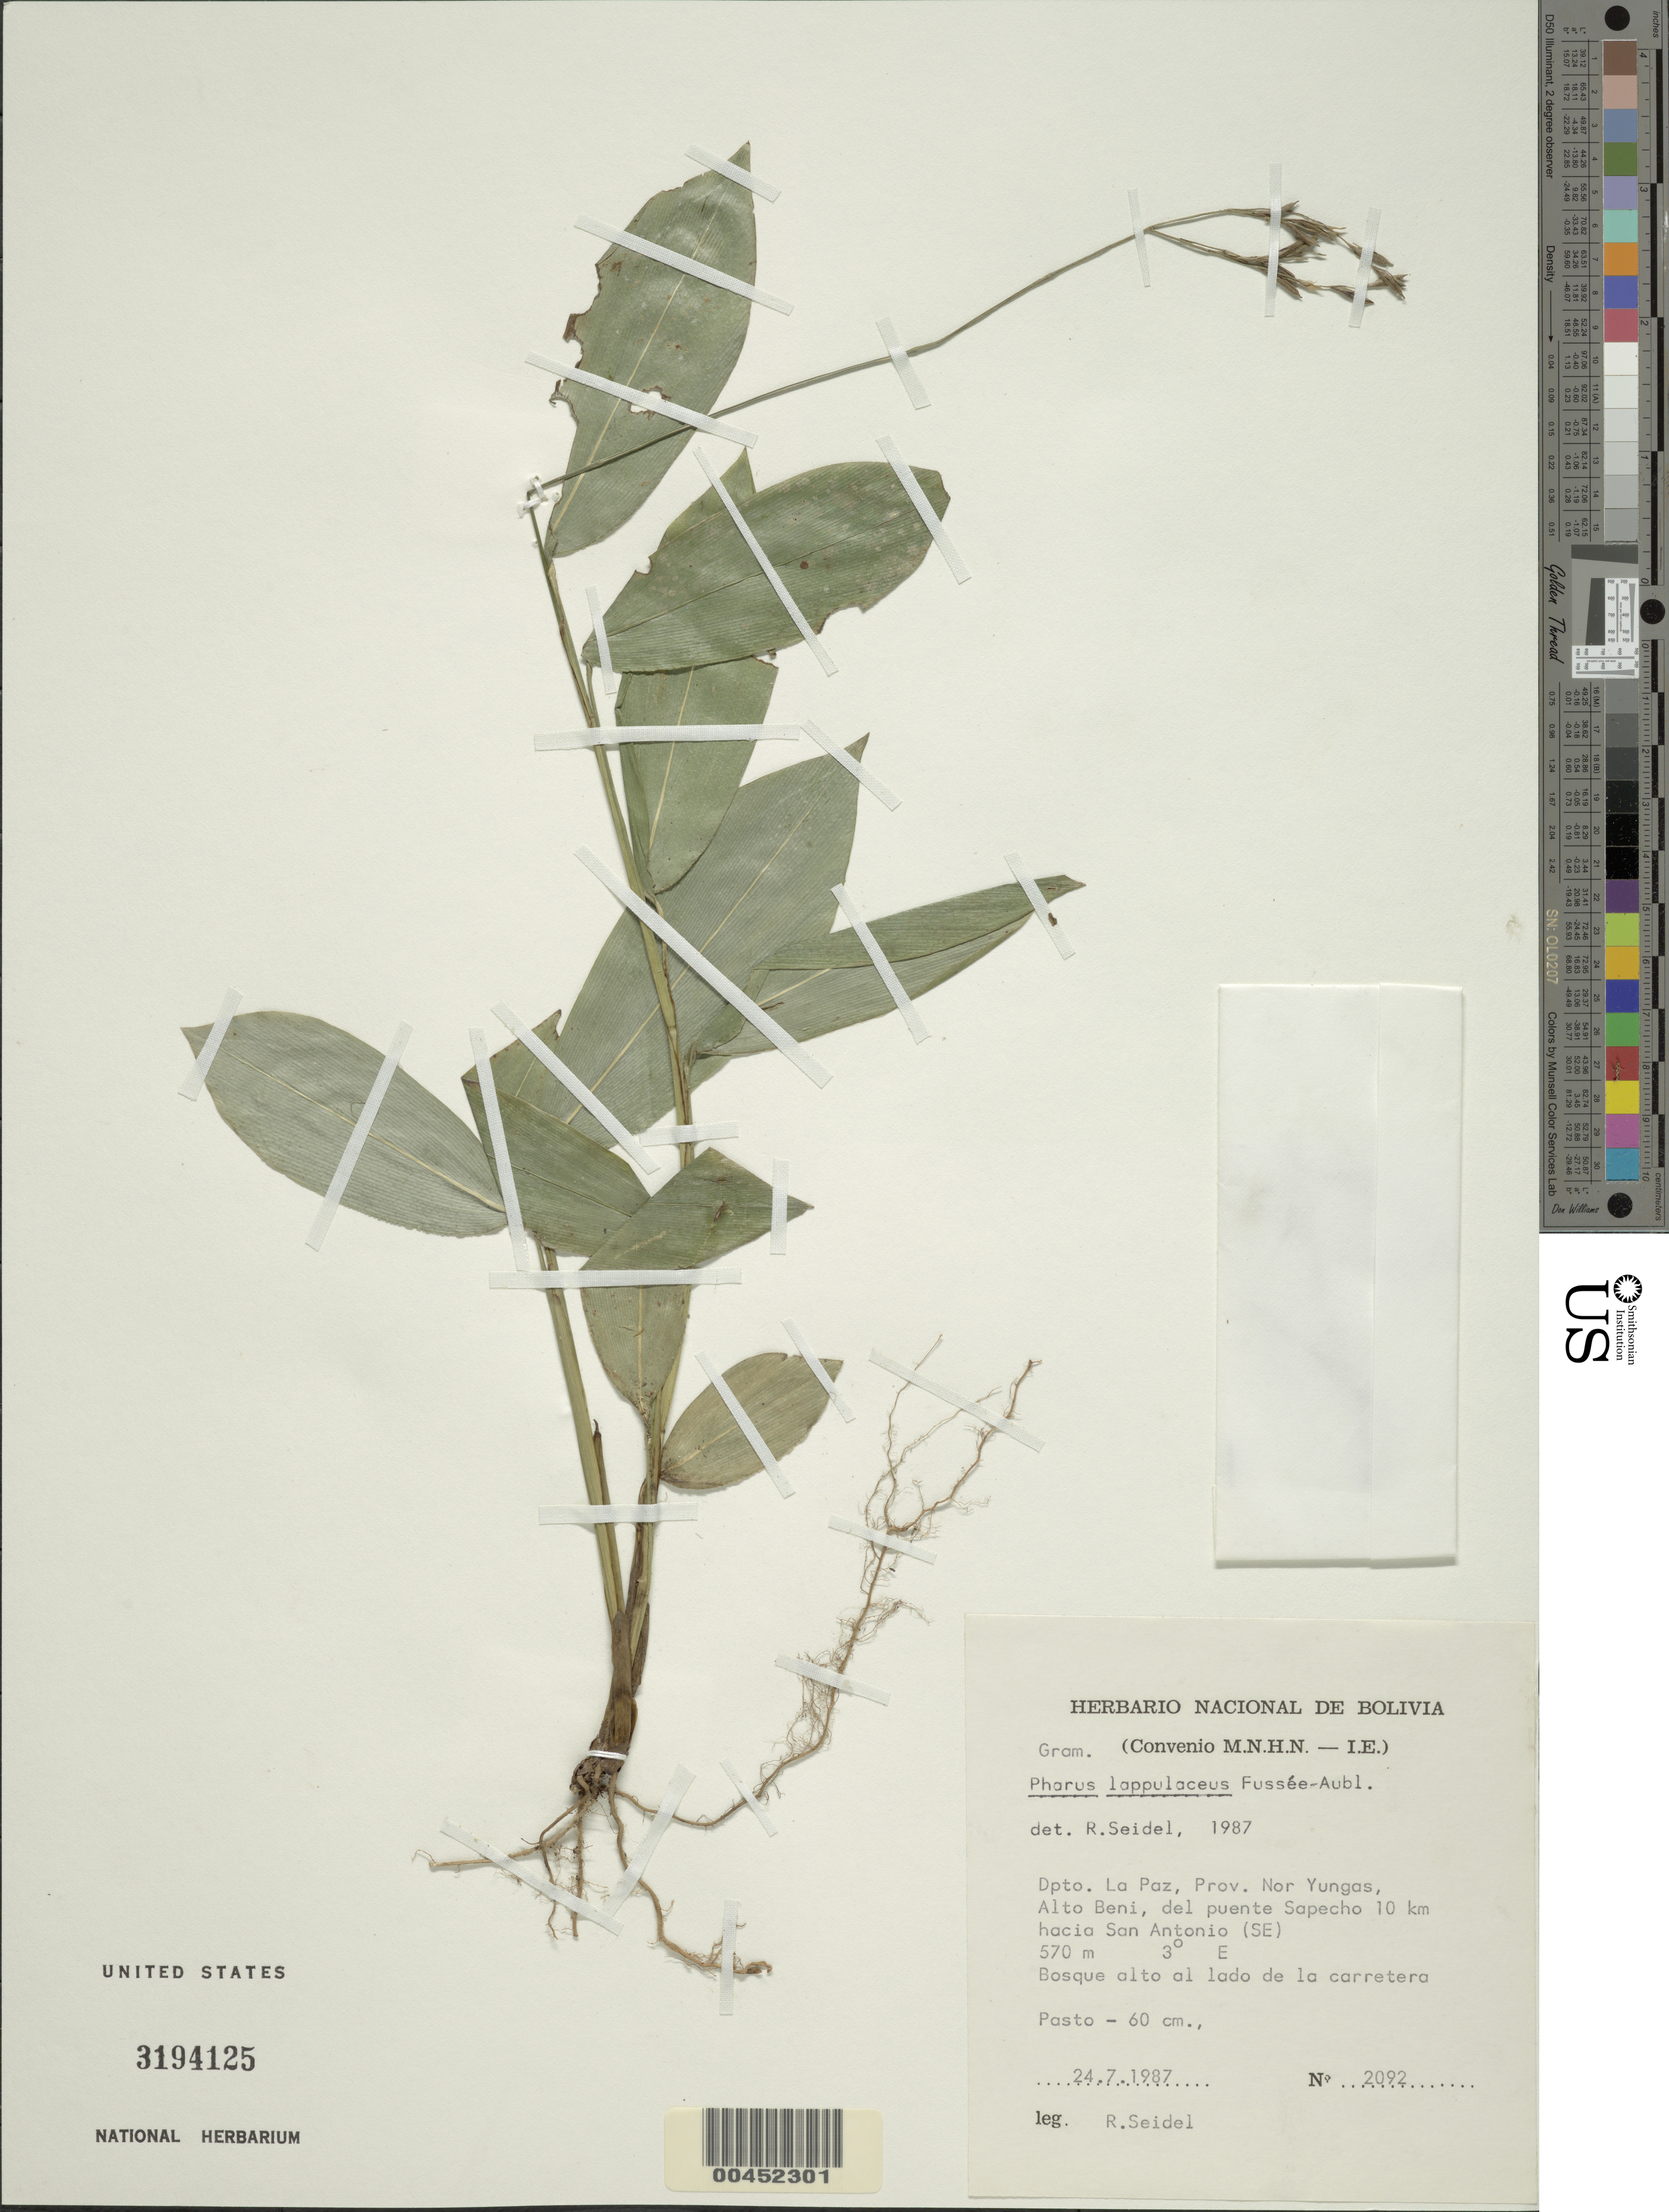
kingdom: Plantae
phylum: Tracheophyta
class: Liliopsida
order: Poales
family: Poaceae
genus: Pharus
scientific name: Pharus lappulaceus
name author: Aubl.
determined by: Seidel, R.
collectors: R. Seidel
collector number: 2092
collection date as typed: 24 Jul 1987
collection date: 1987-07-24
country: Bolivia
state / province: La Paz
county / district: Nor Yungas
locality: Alto Beni, del Puente Sapecho 10 km Hacia San Antonia (se)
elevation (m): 570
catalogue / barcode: US 3194125